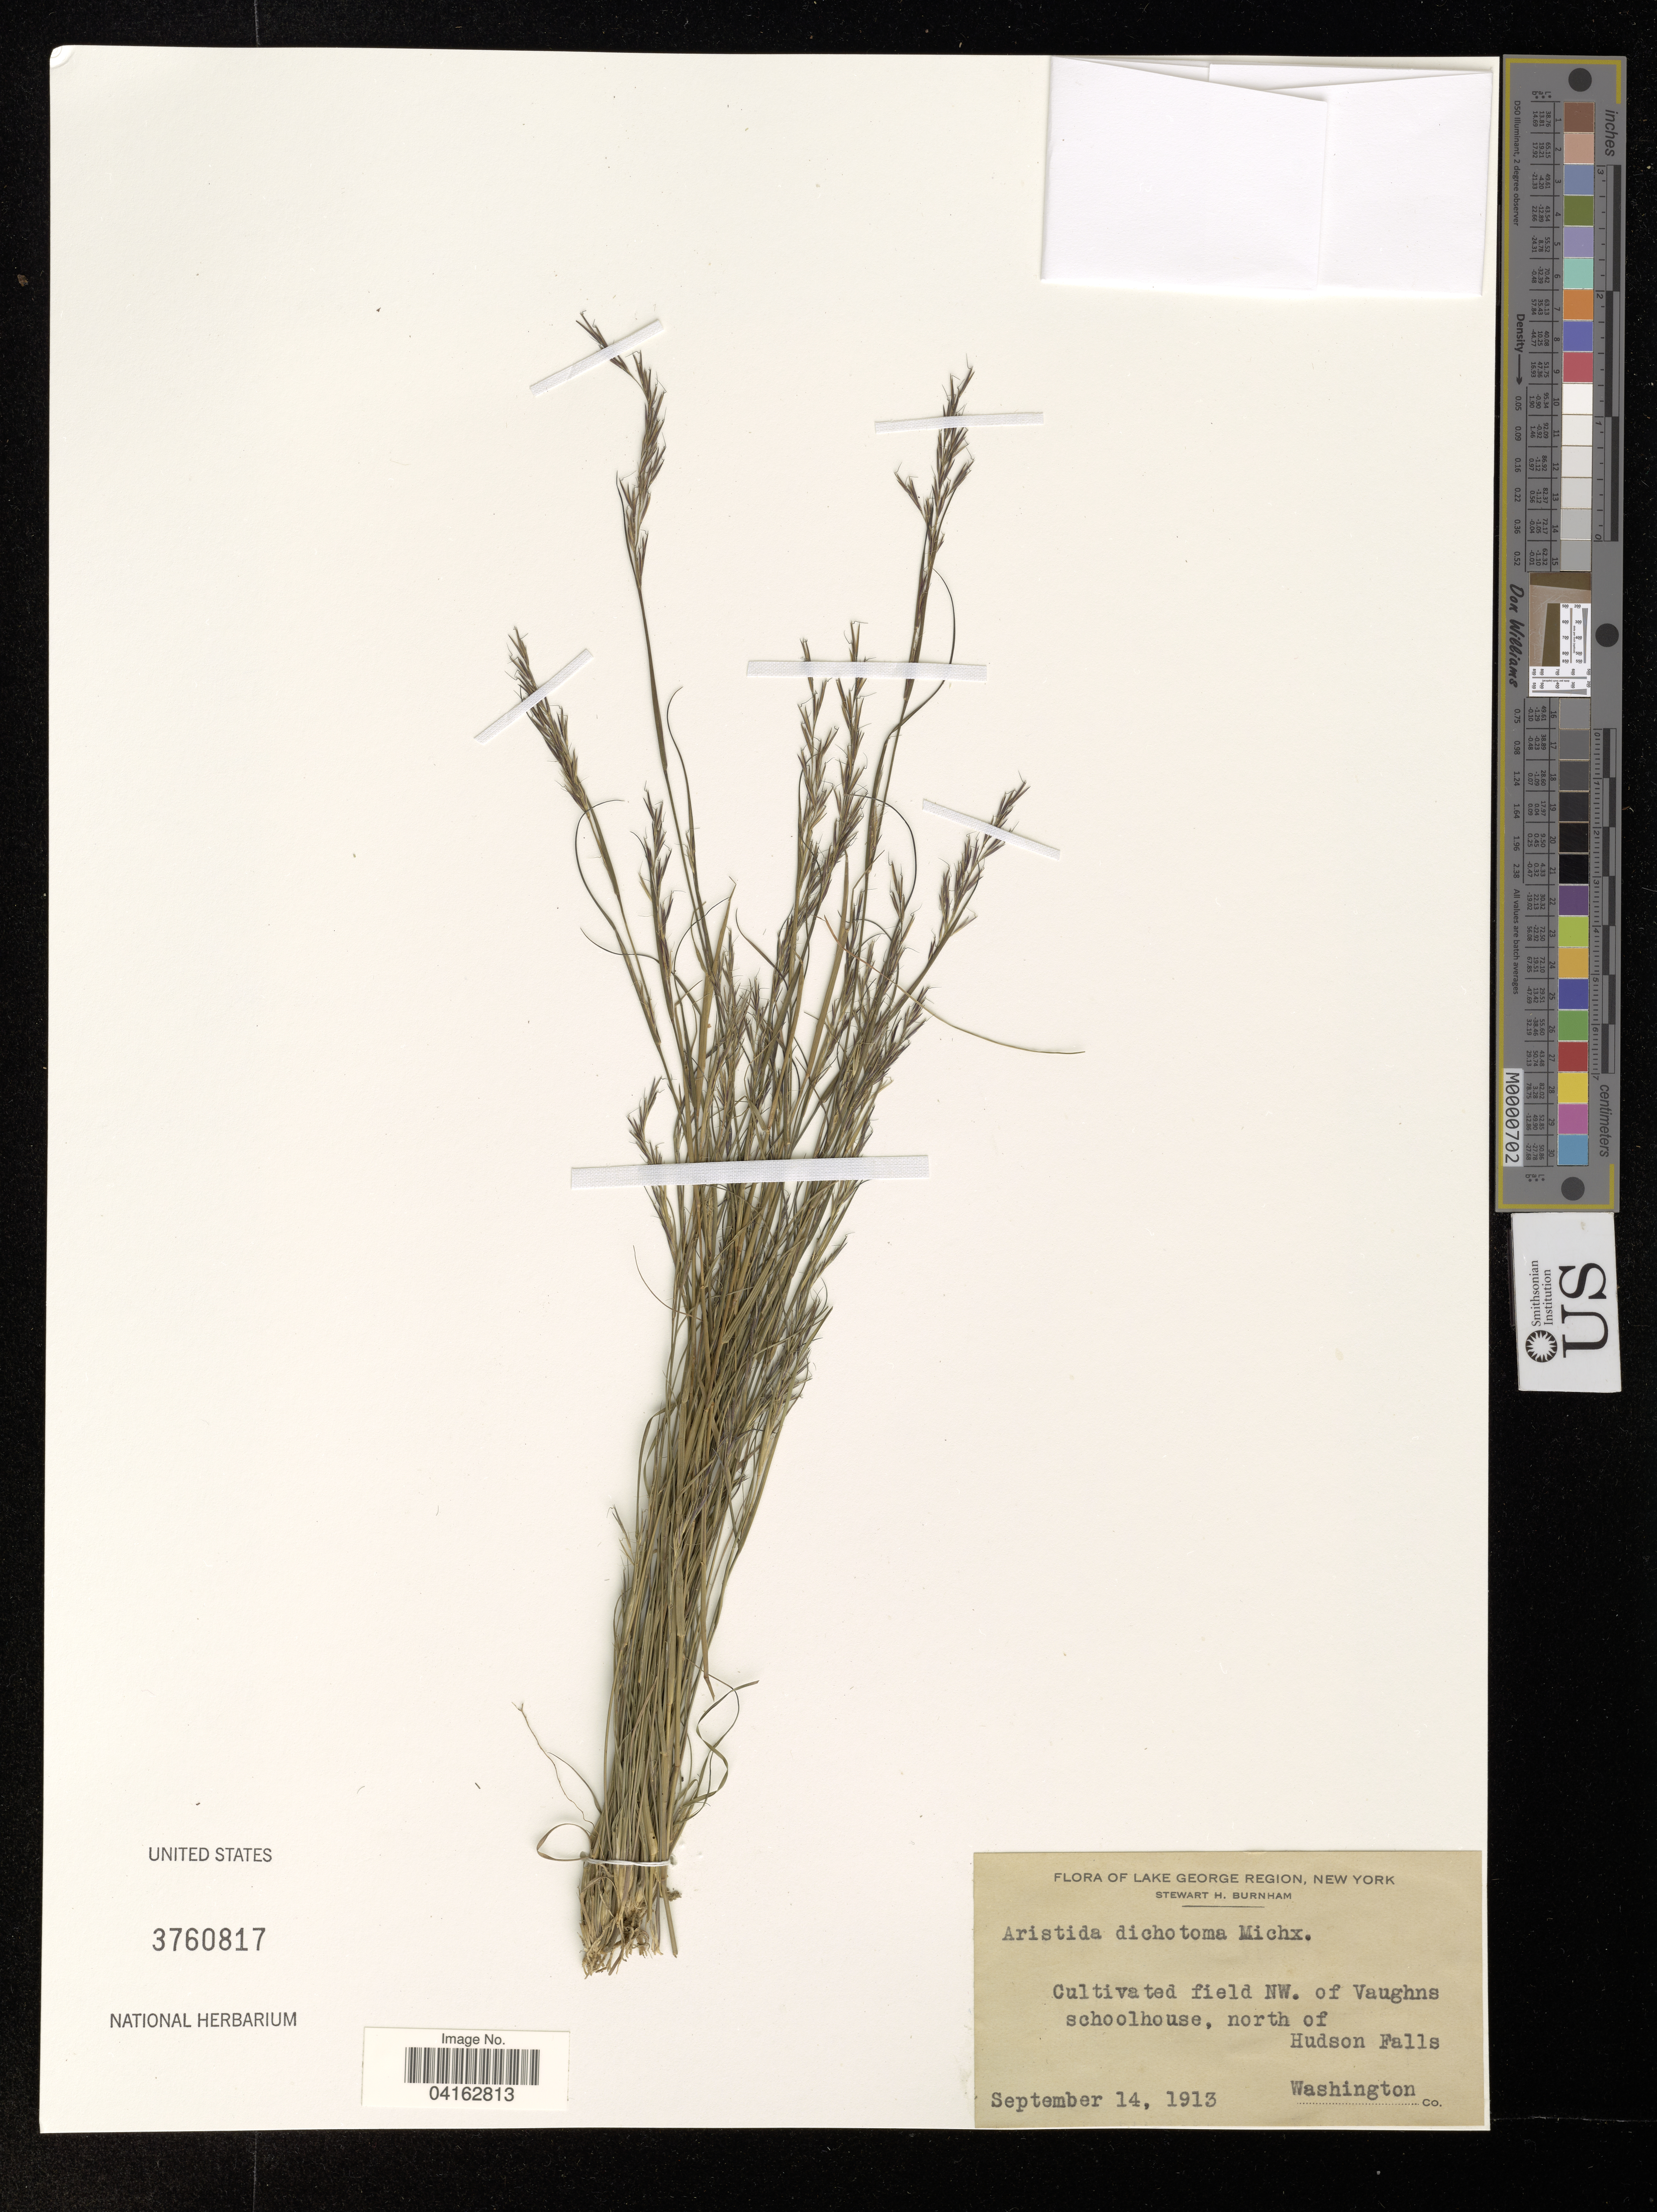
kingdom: Plantae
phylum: Tracheophyta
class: Liliopsida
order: Poales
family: Poaceae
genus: Aristida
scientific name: Aristida dichotoma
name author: Michx.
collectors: S. Burnham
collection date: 1913-09-14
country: United States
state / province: New York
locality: Lake George Region. Cultivated field NW. of Vaughns schoolhouse, north of Hudson Falls. Washington Co.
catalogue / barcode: US 3760817